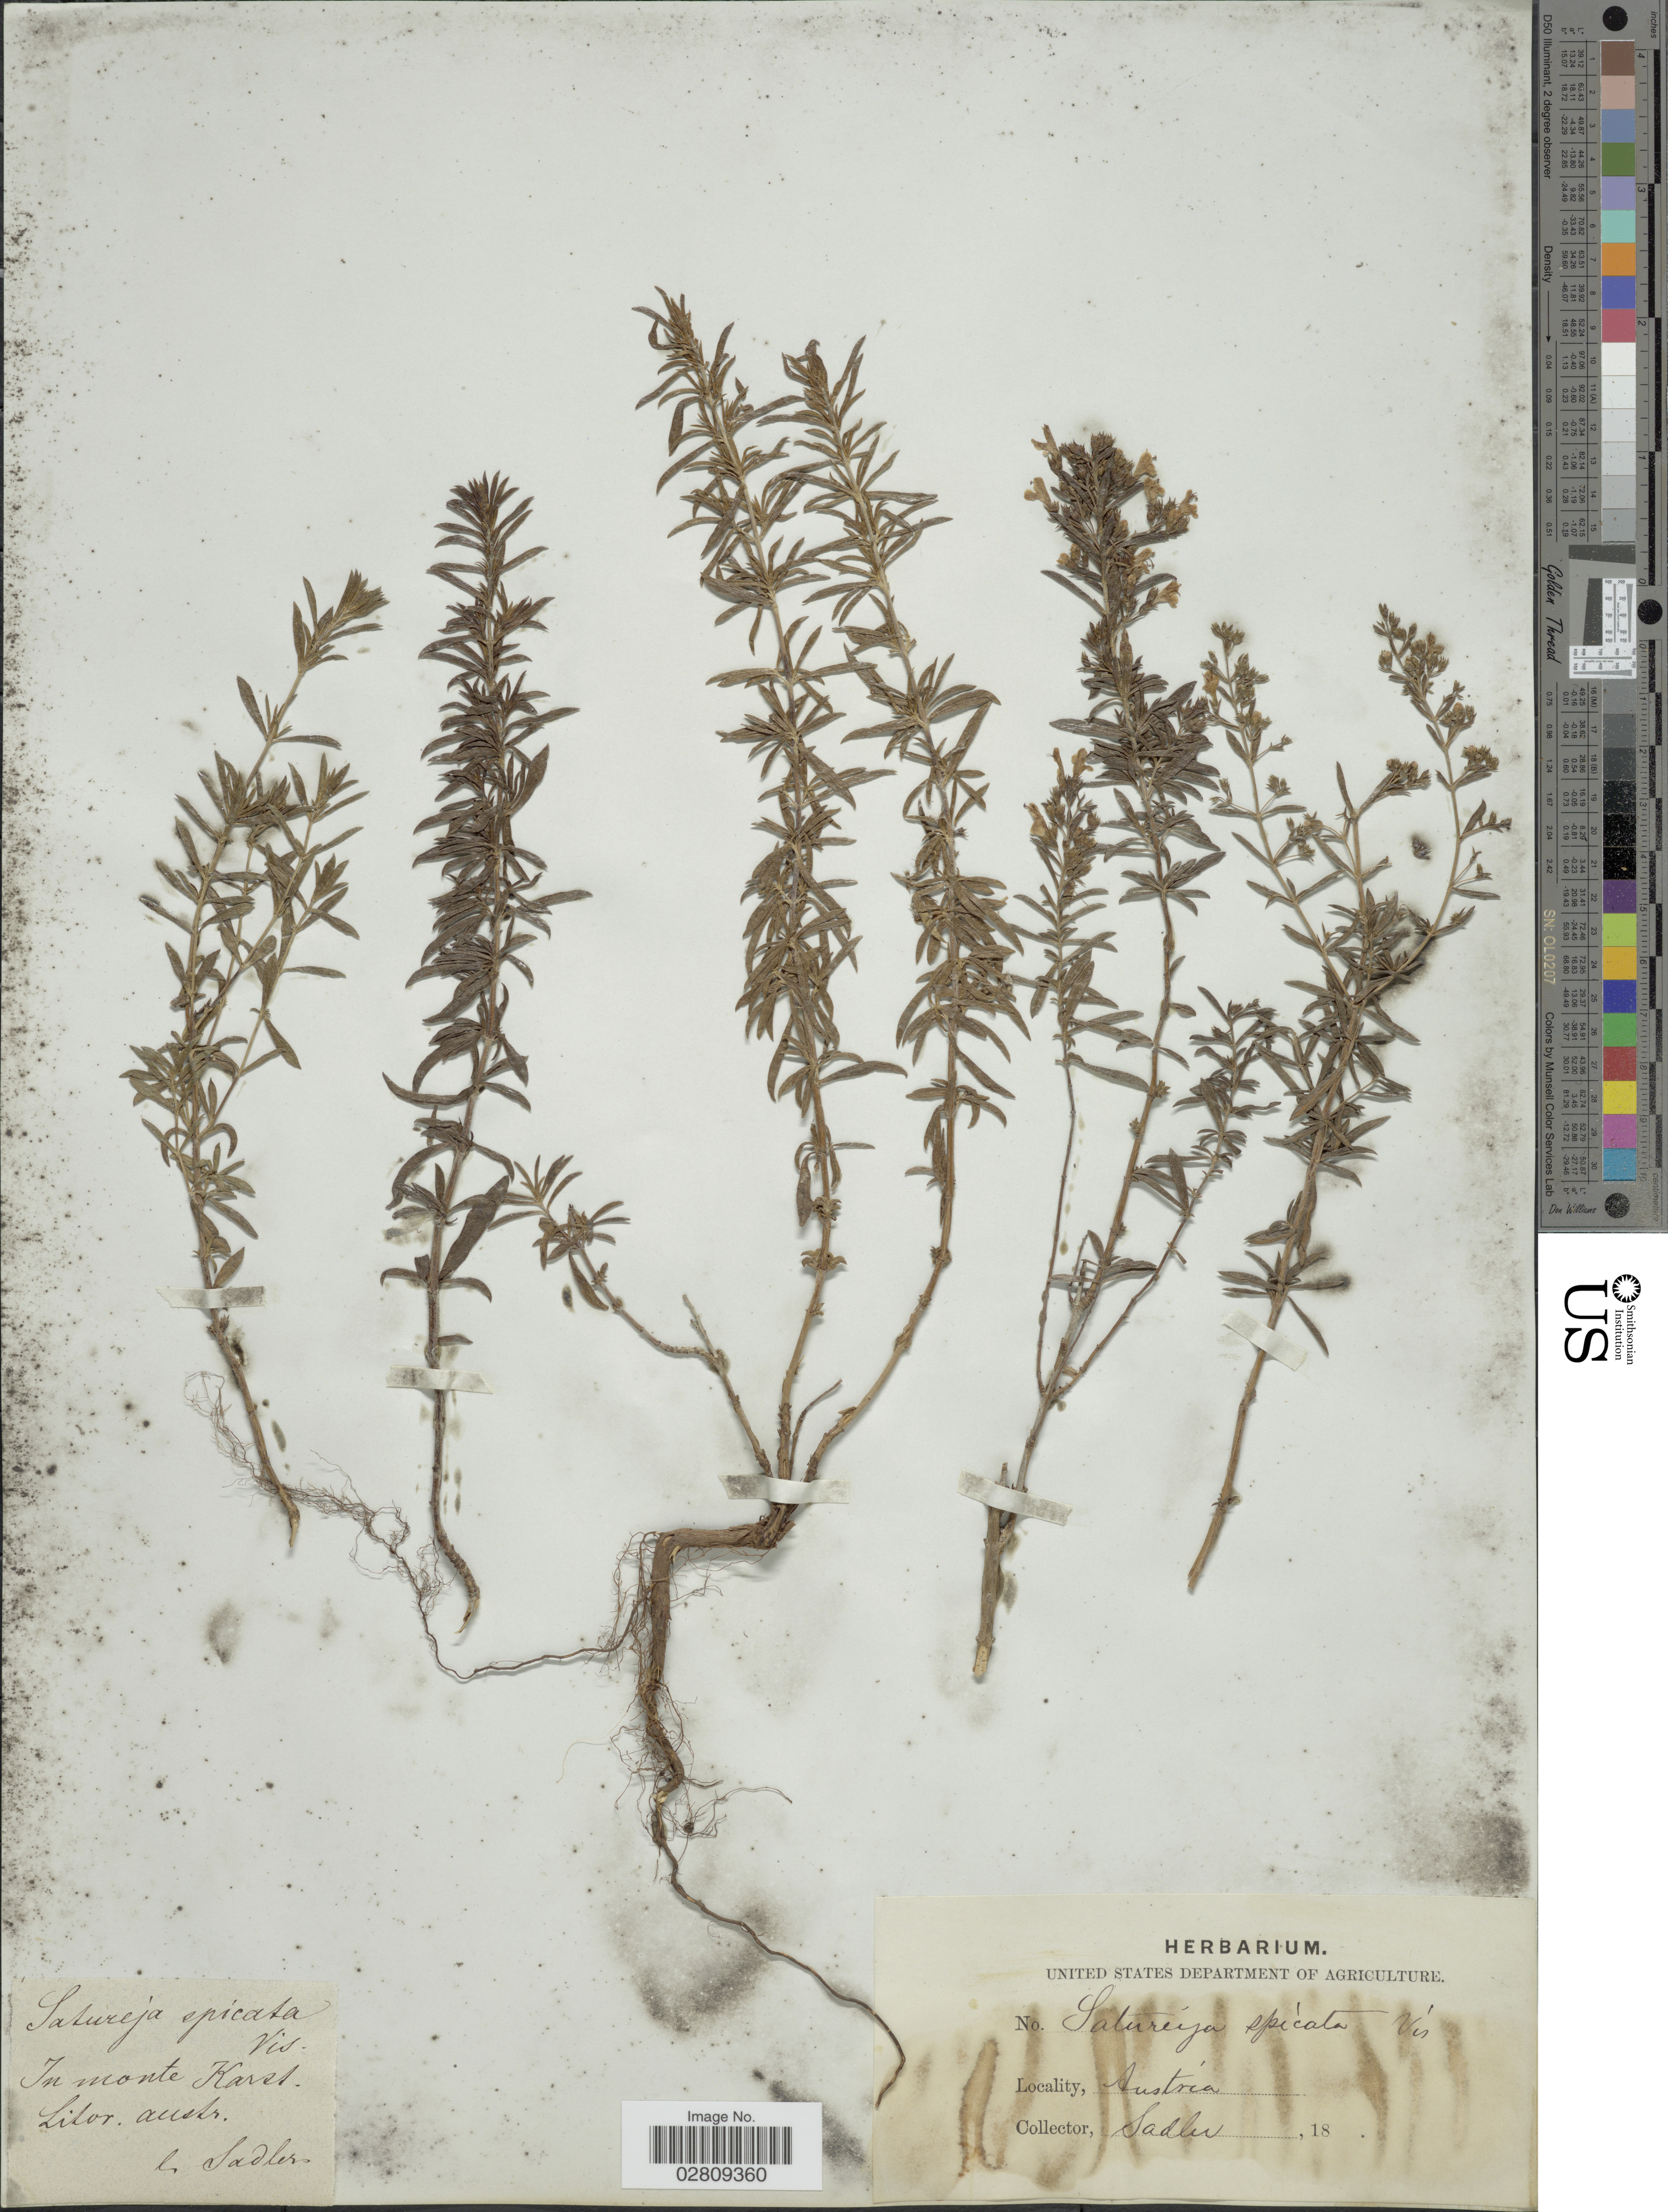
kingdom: Plantae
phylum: Tracheophyta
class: Magnoliopsida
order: Lamiales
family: Lamiaceae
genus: Satureja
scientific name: Satureja cuneifolia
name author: Ten.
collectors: -. Sadler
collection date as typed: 18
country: Austria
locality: In monte Karst. Litor. austr.